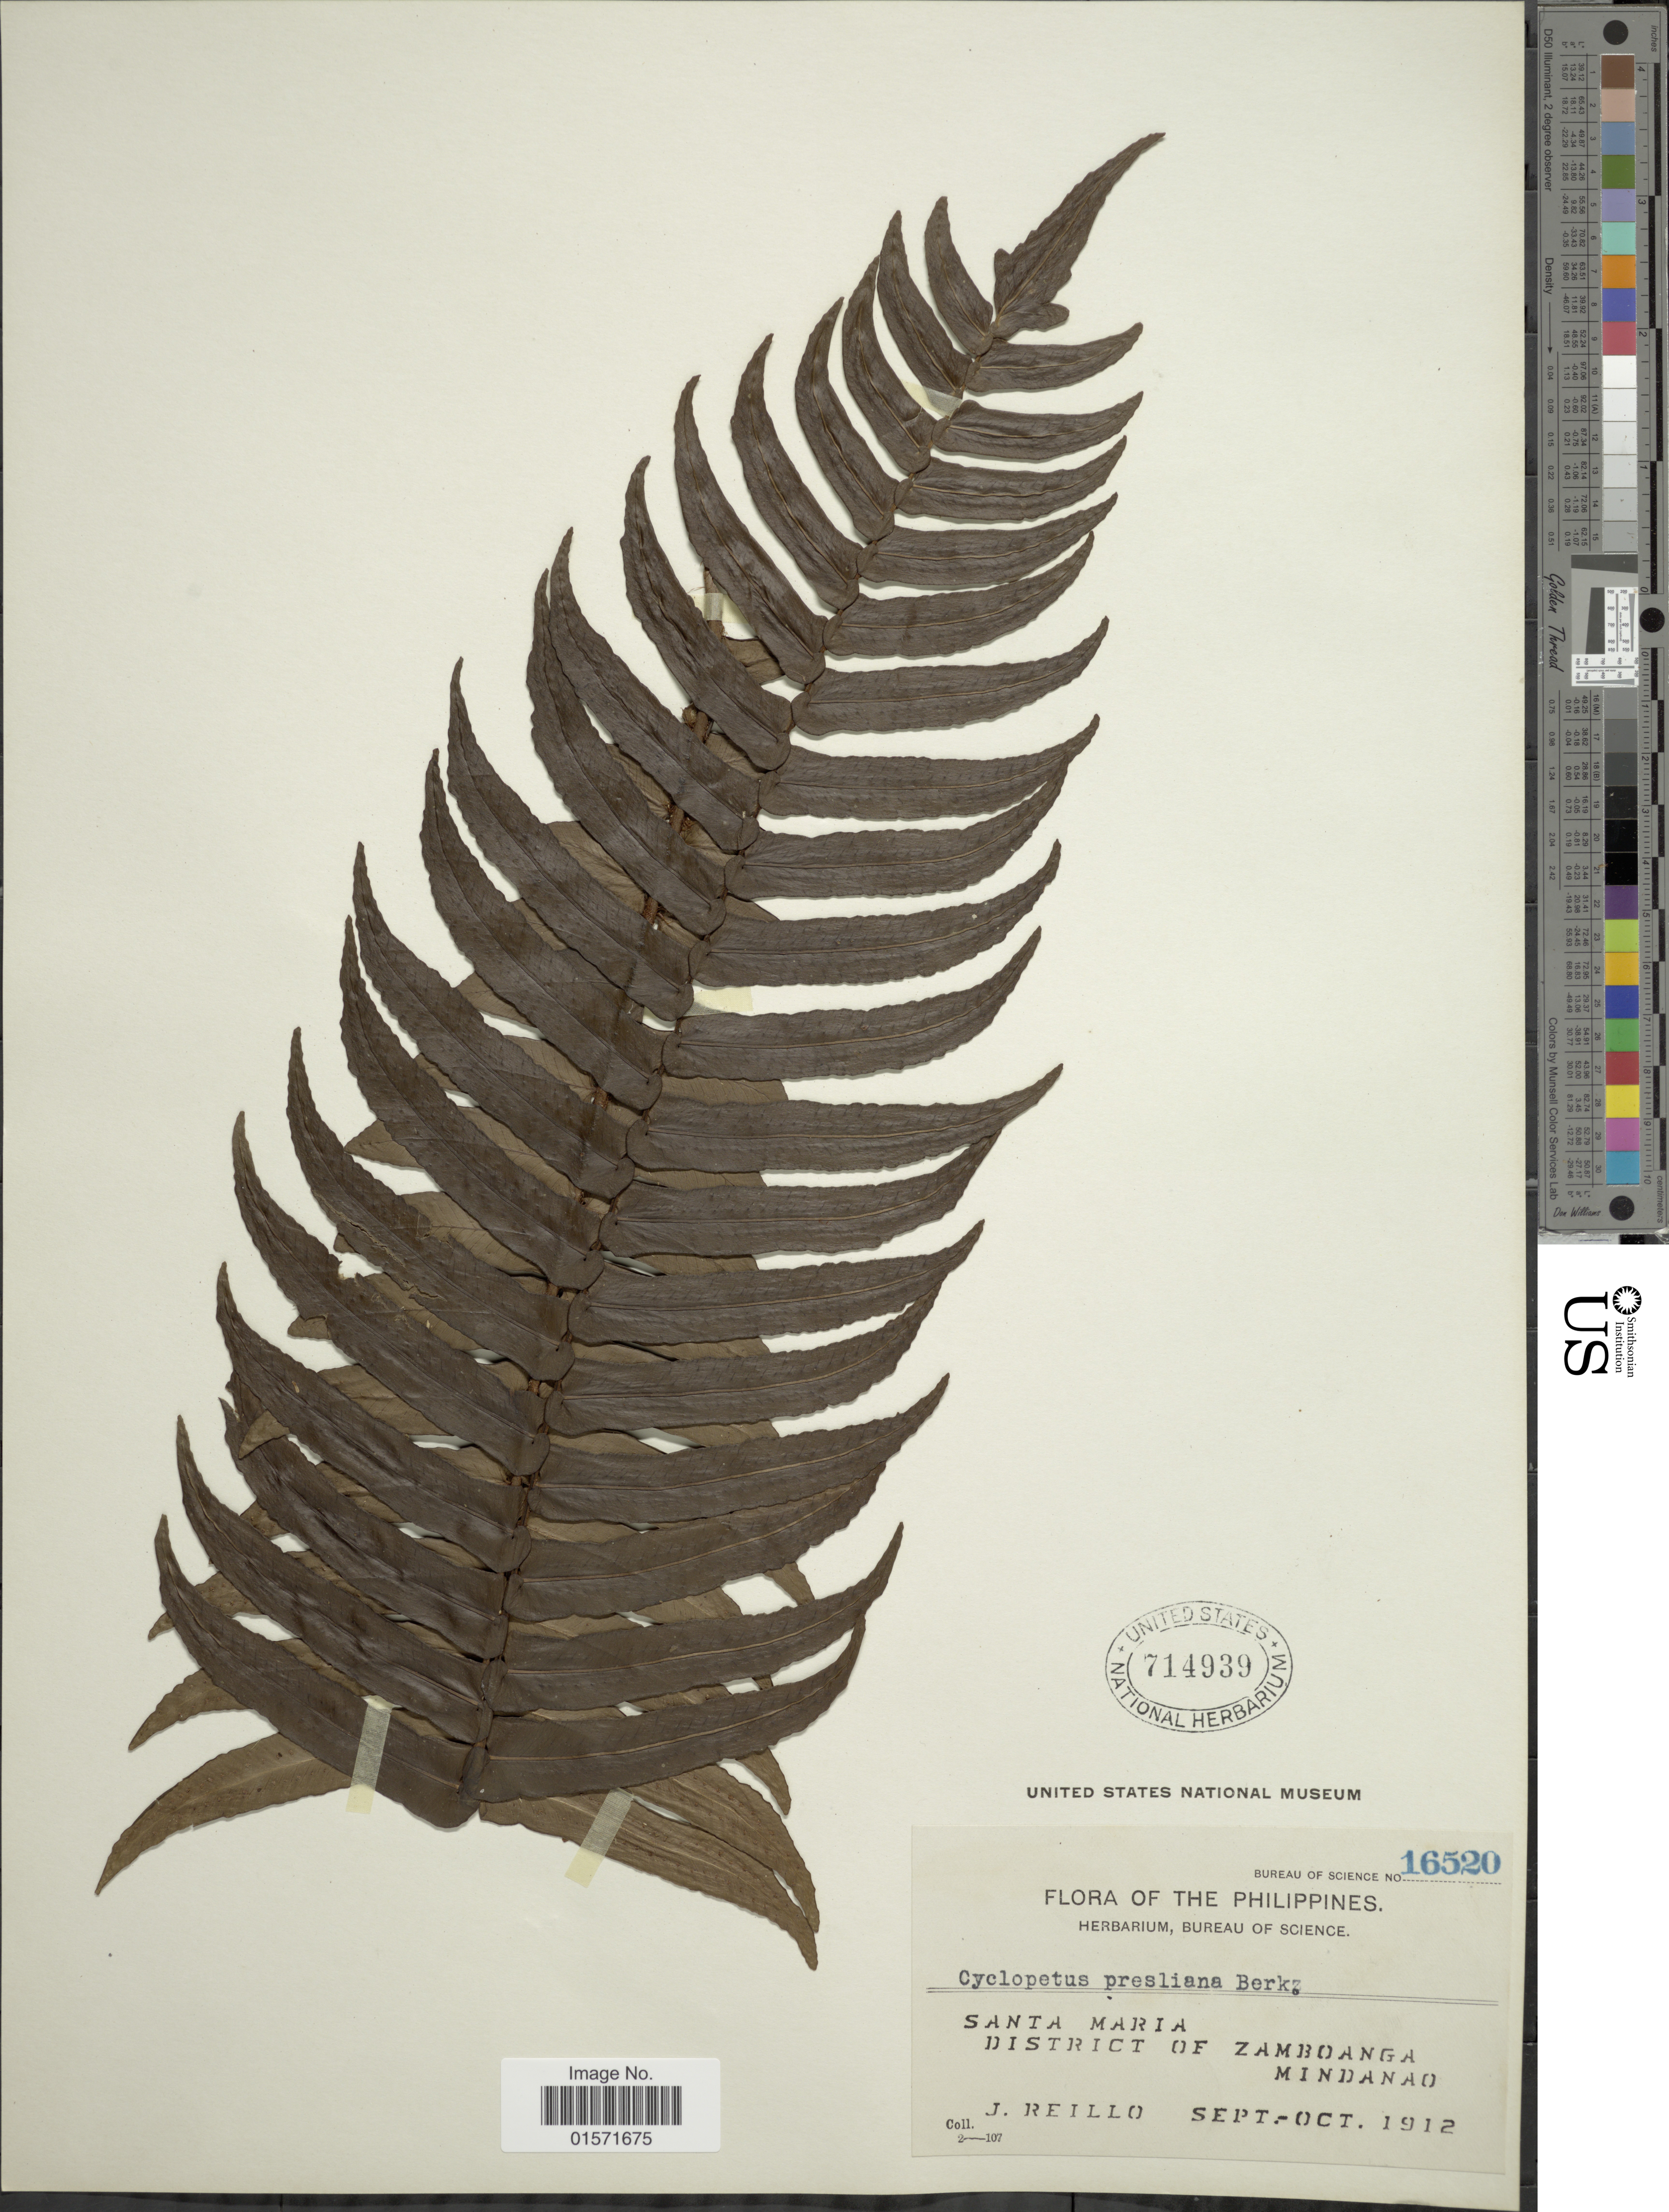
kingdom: Plantae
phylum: Tracheophyta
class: Polypodiopsida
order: Polypodiales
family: Lomariopsidaceae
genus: Cyclopeltis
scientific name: Cyclopeltis presliana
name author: (Mett.) Berkeley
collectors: J. Reillo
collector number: Bureau of Sciences 16520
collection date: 1912-09/1912-10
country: Philippines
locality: Santa Maria, District of Zamboanga. Mindanao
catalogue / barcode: US 714939